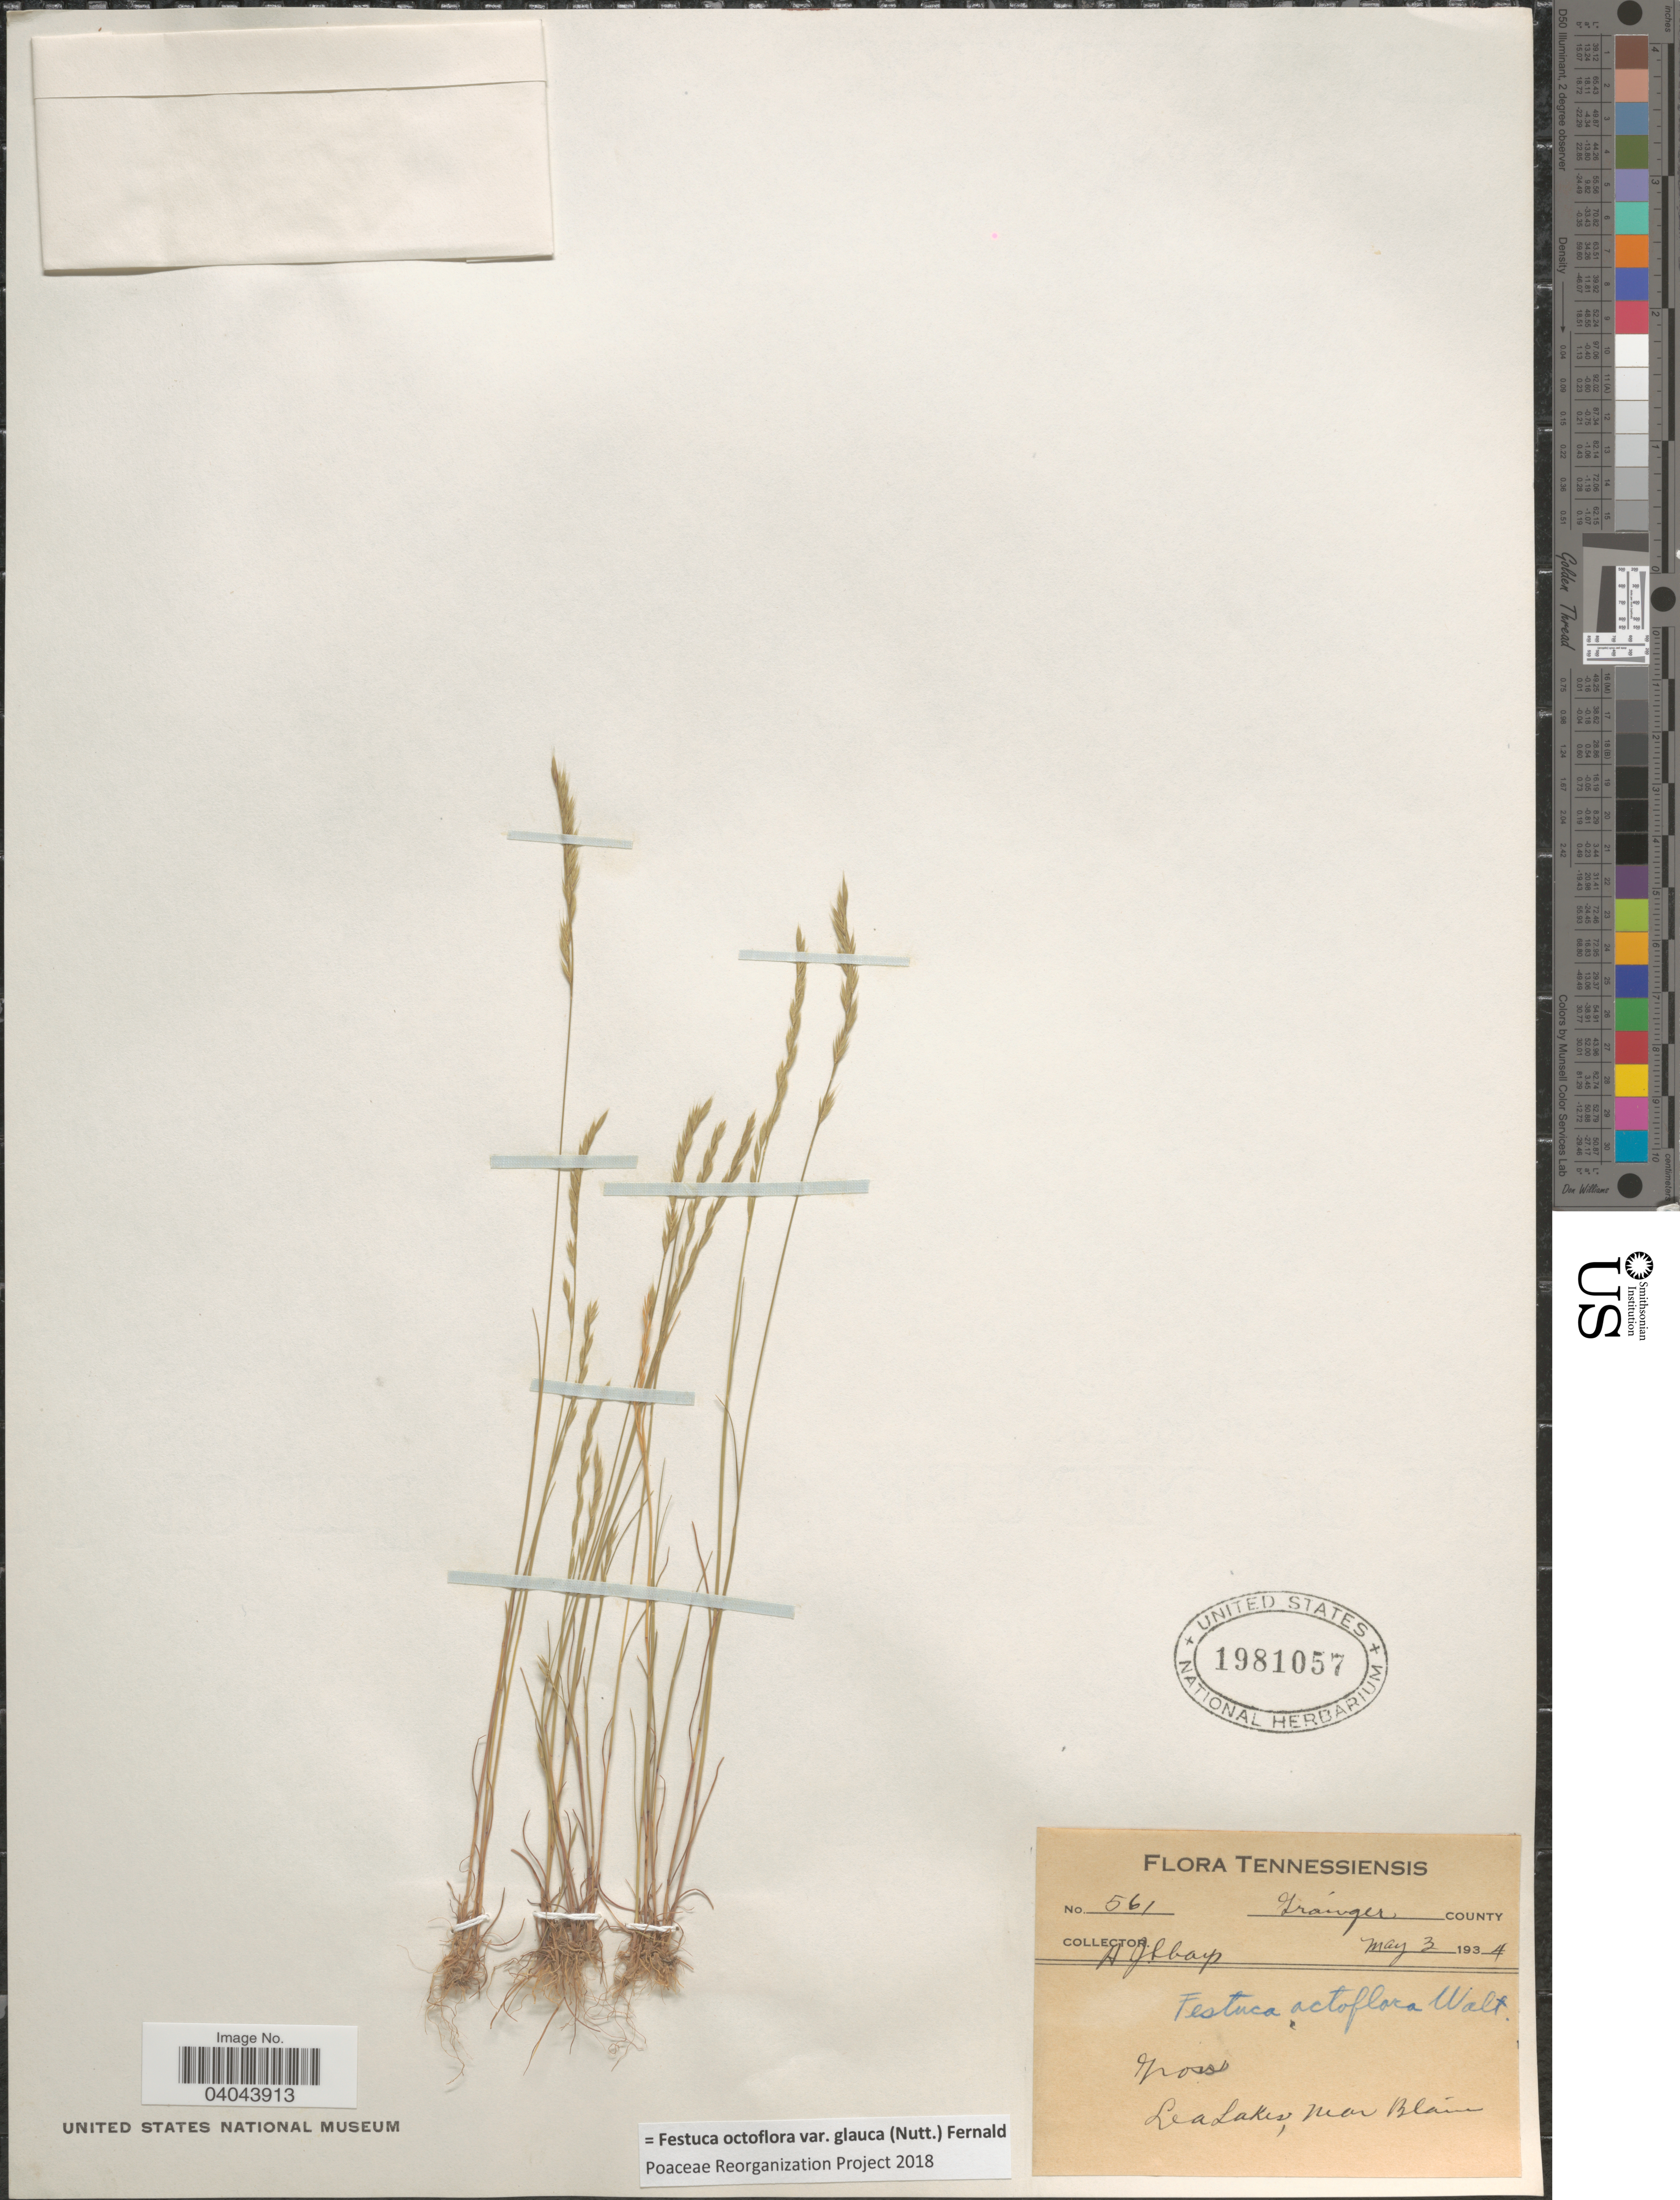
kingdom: Plantae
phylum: Tracheophyta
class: Liliopsida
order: Poales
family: Poaceae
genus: Festuca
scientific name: Festuca octoflora var. glauca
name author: (Nutt.) Fernald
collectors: A. J. Sharp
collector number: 561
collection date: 1934-05-03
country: United States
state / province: Tennessee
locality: Grainger County. Lea Lakes, near Blaine.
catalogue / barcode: US 1981057